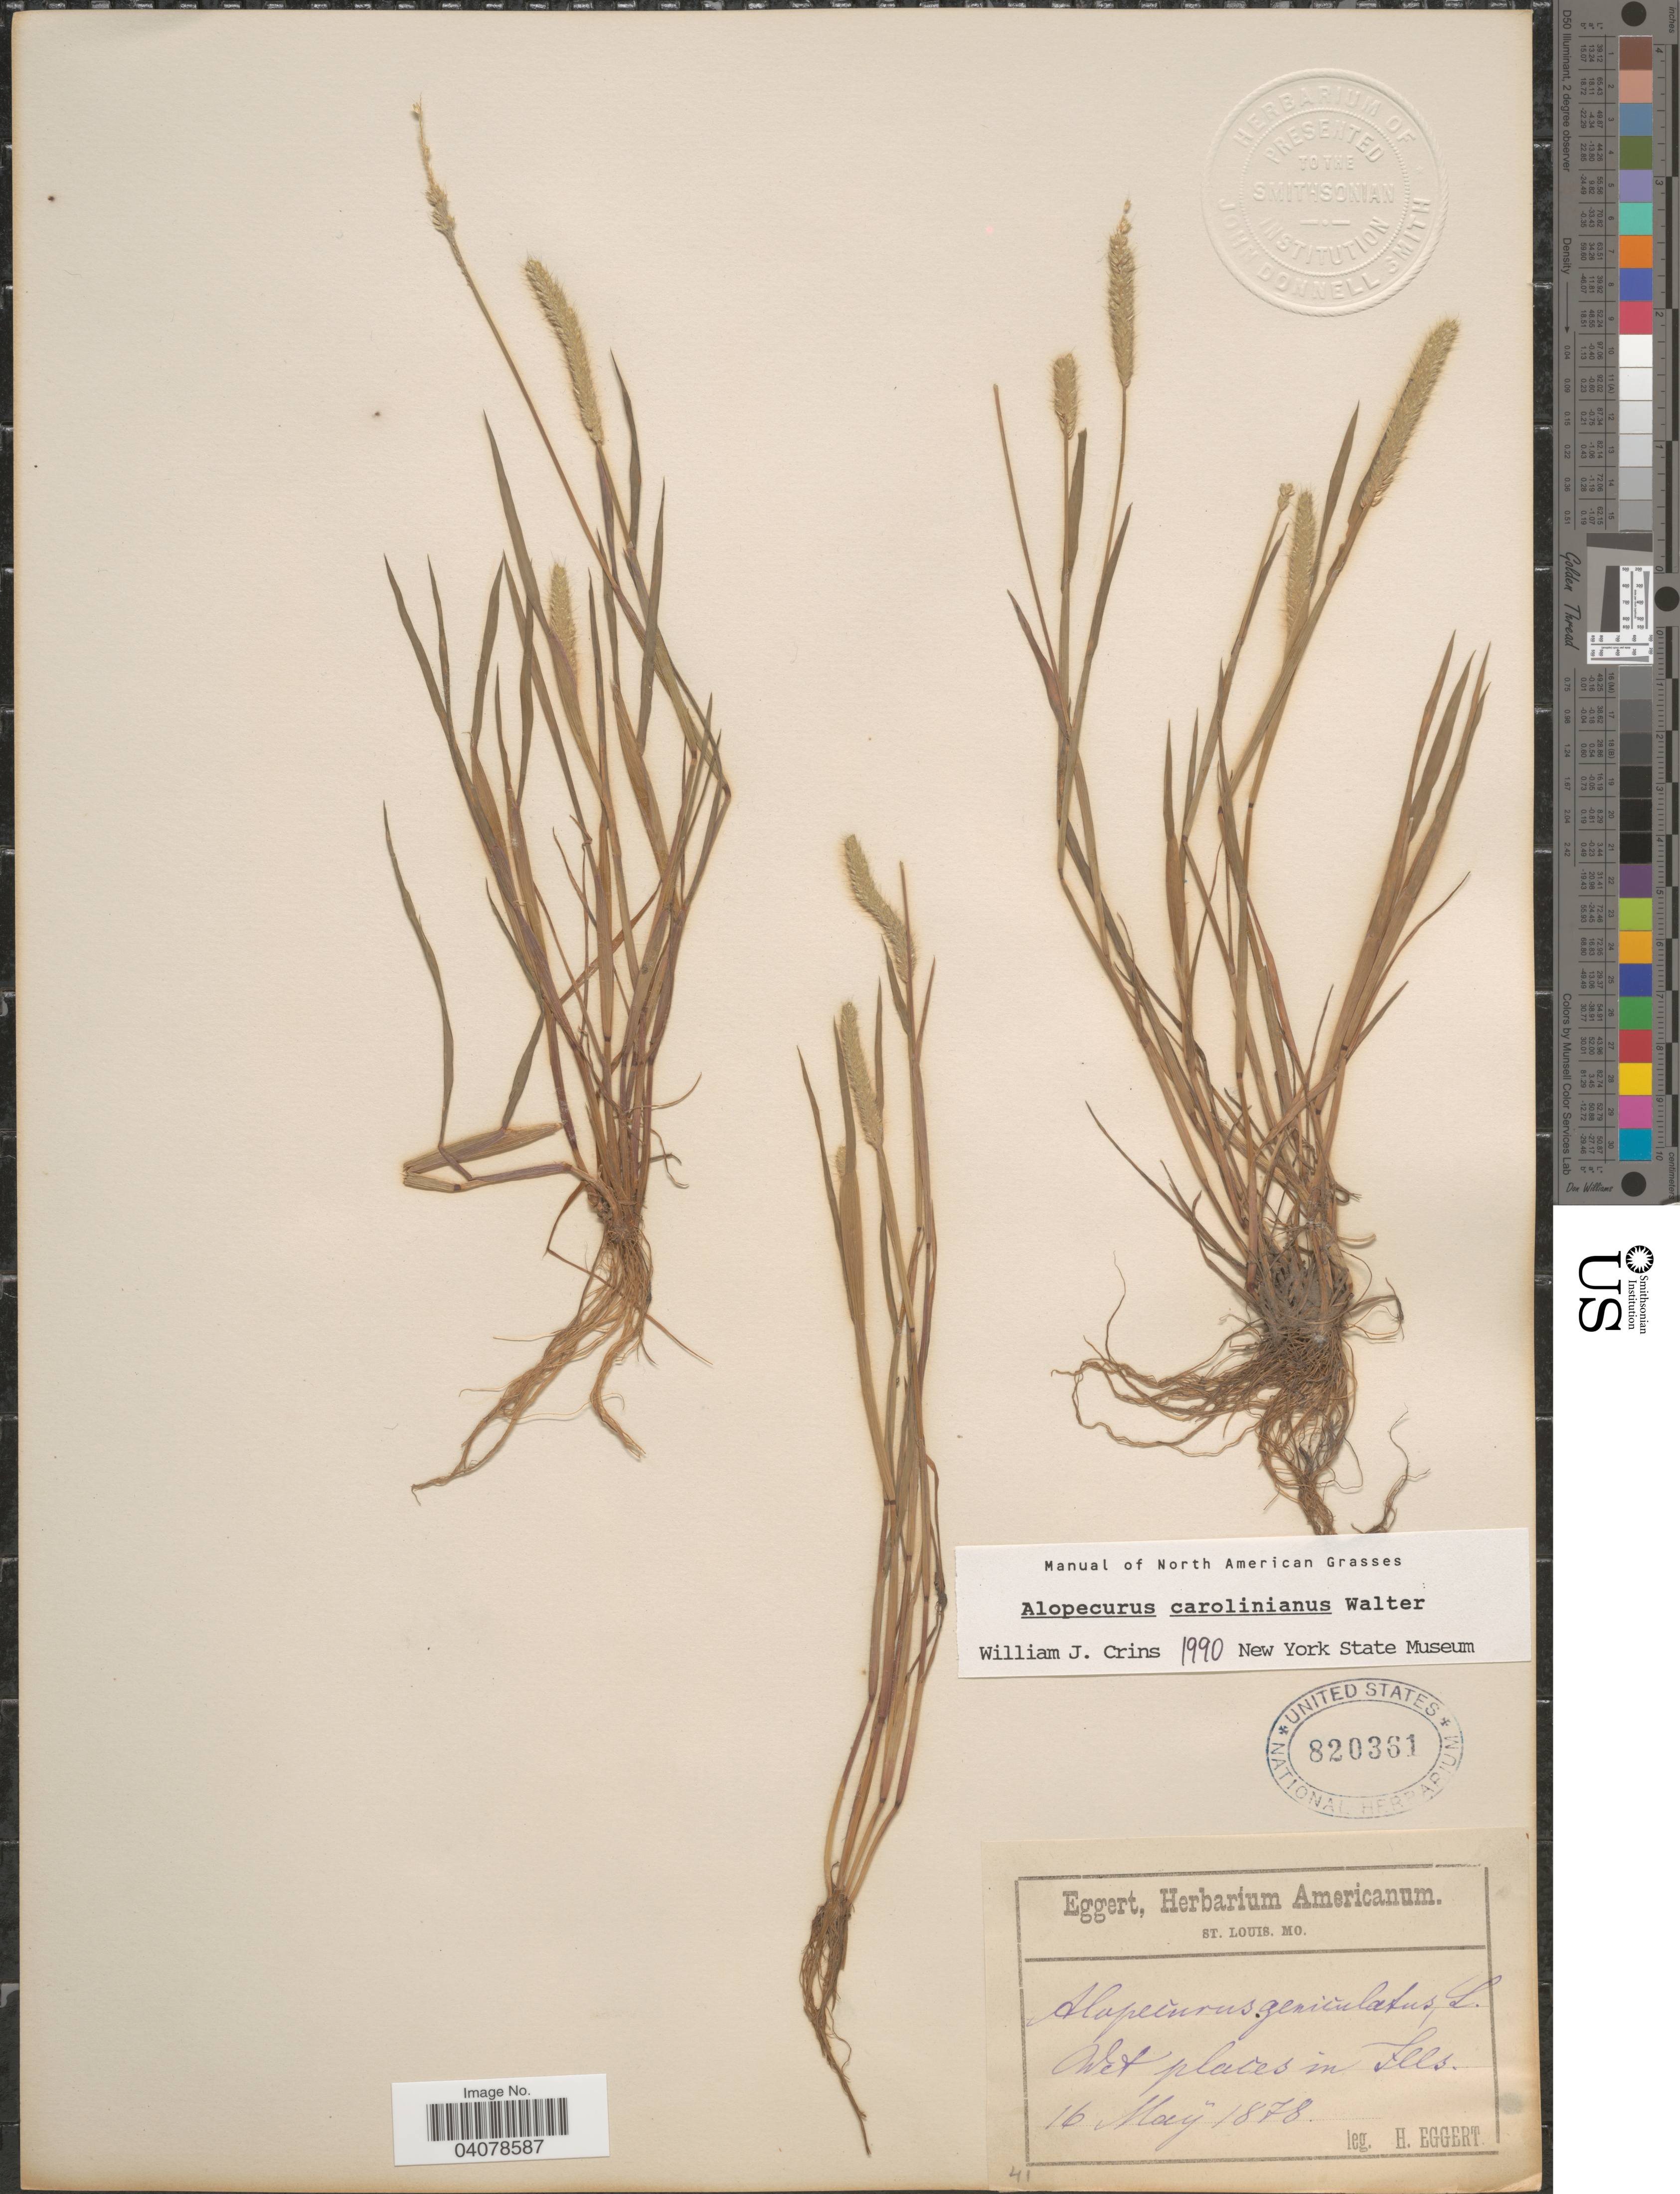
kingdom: Plantae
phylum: Tracheophyta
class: Liliopsida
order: Poales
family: Poaceae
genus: Alopecurus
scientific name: Alopecurus carolinianus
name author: Walter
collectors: H. Eggert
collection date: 1878-05-16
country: United States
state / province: Illinois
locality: Wet places in Ills.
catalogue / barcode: US 820361